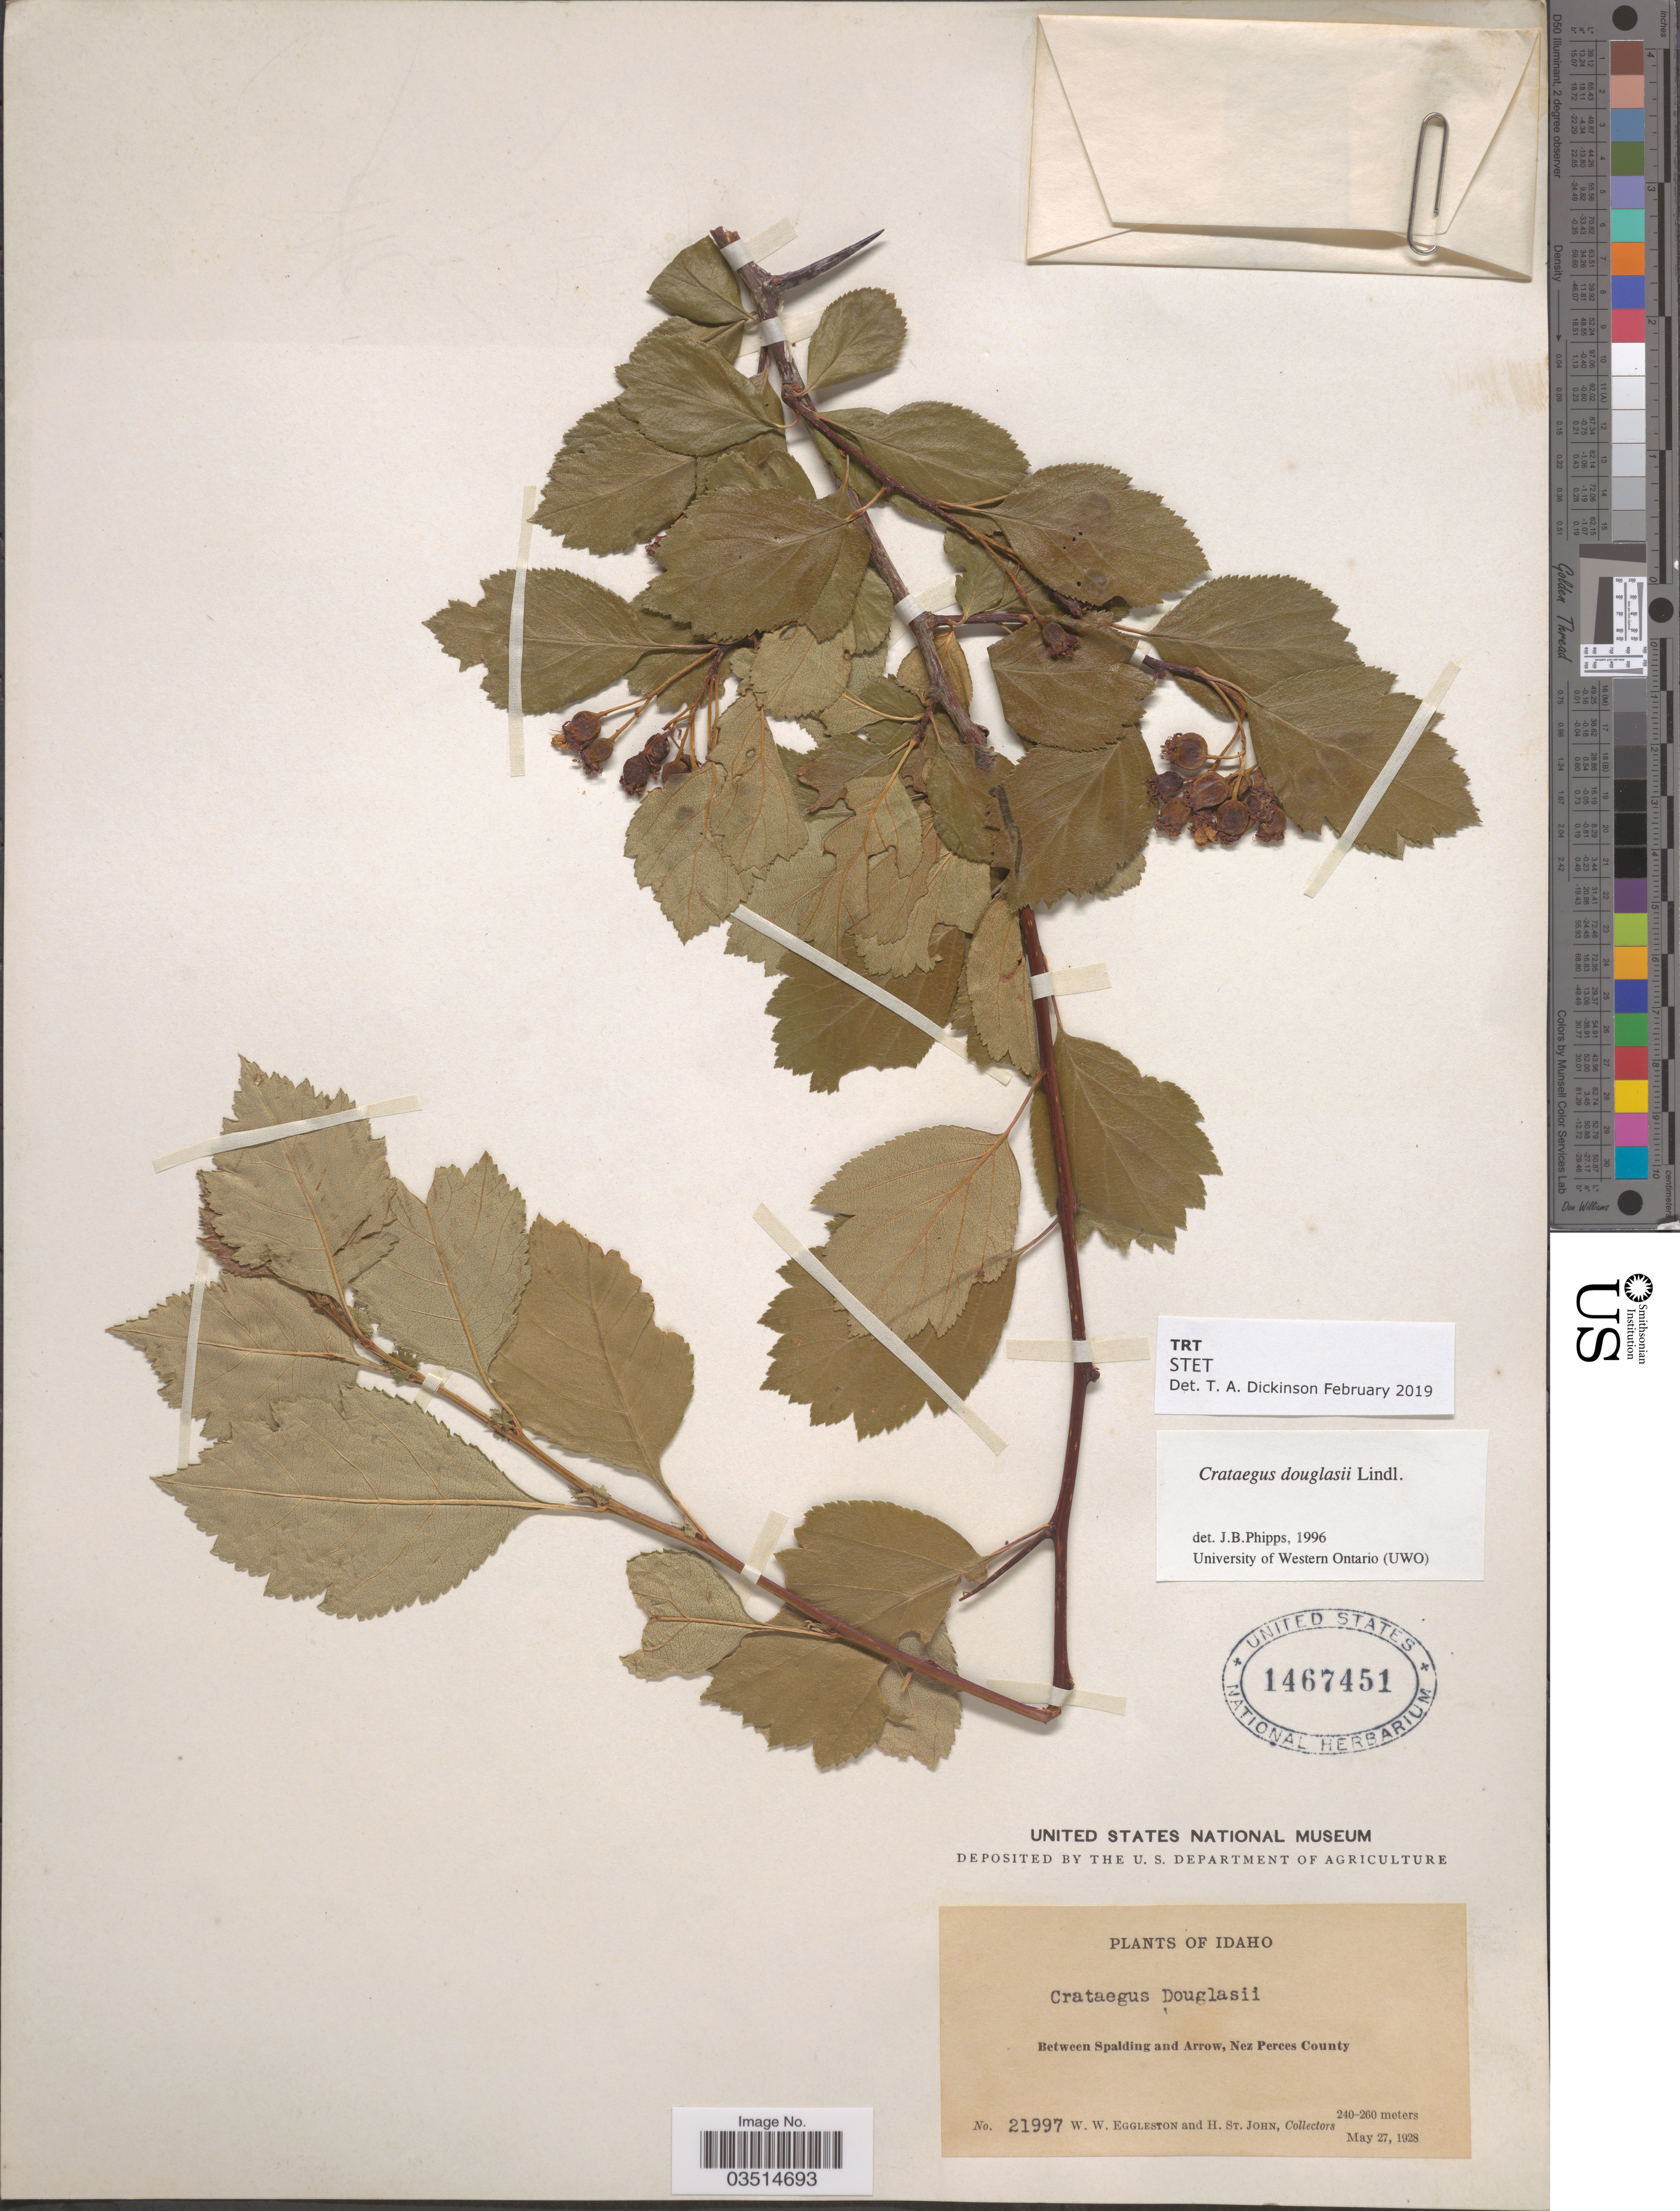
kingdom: Plantae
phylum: Tracheophyta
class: Magnoliopsida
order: Rosales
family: Rosaceae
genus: Crataegus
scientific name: Crataegus douglasii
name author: Lindl.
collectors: W. W. Eggleston & H. St. John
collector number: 21997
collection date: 1928-05-27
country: United States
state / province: Idaho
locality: Between Spalding and Arrow, Nez Perces County.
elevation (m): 240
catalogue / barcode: US 1467451